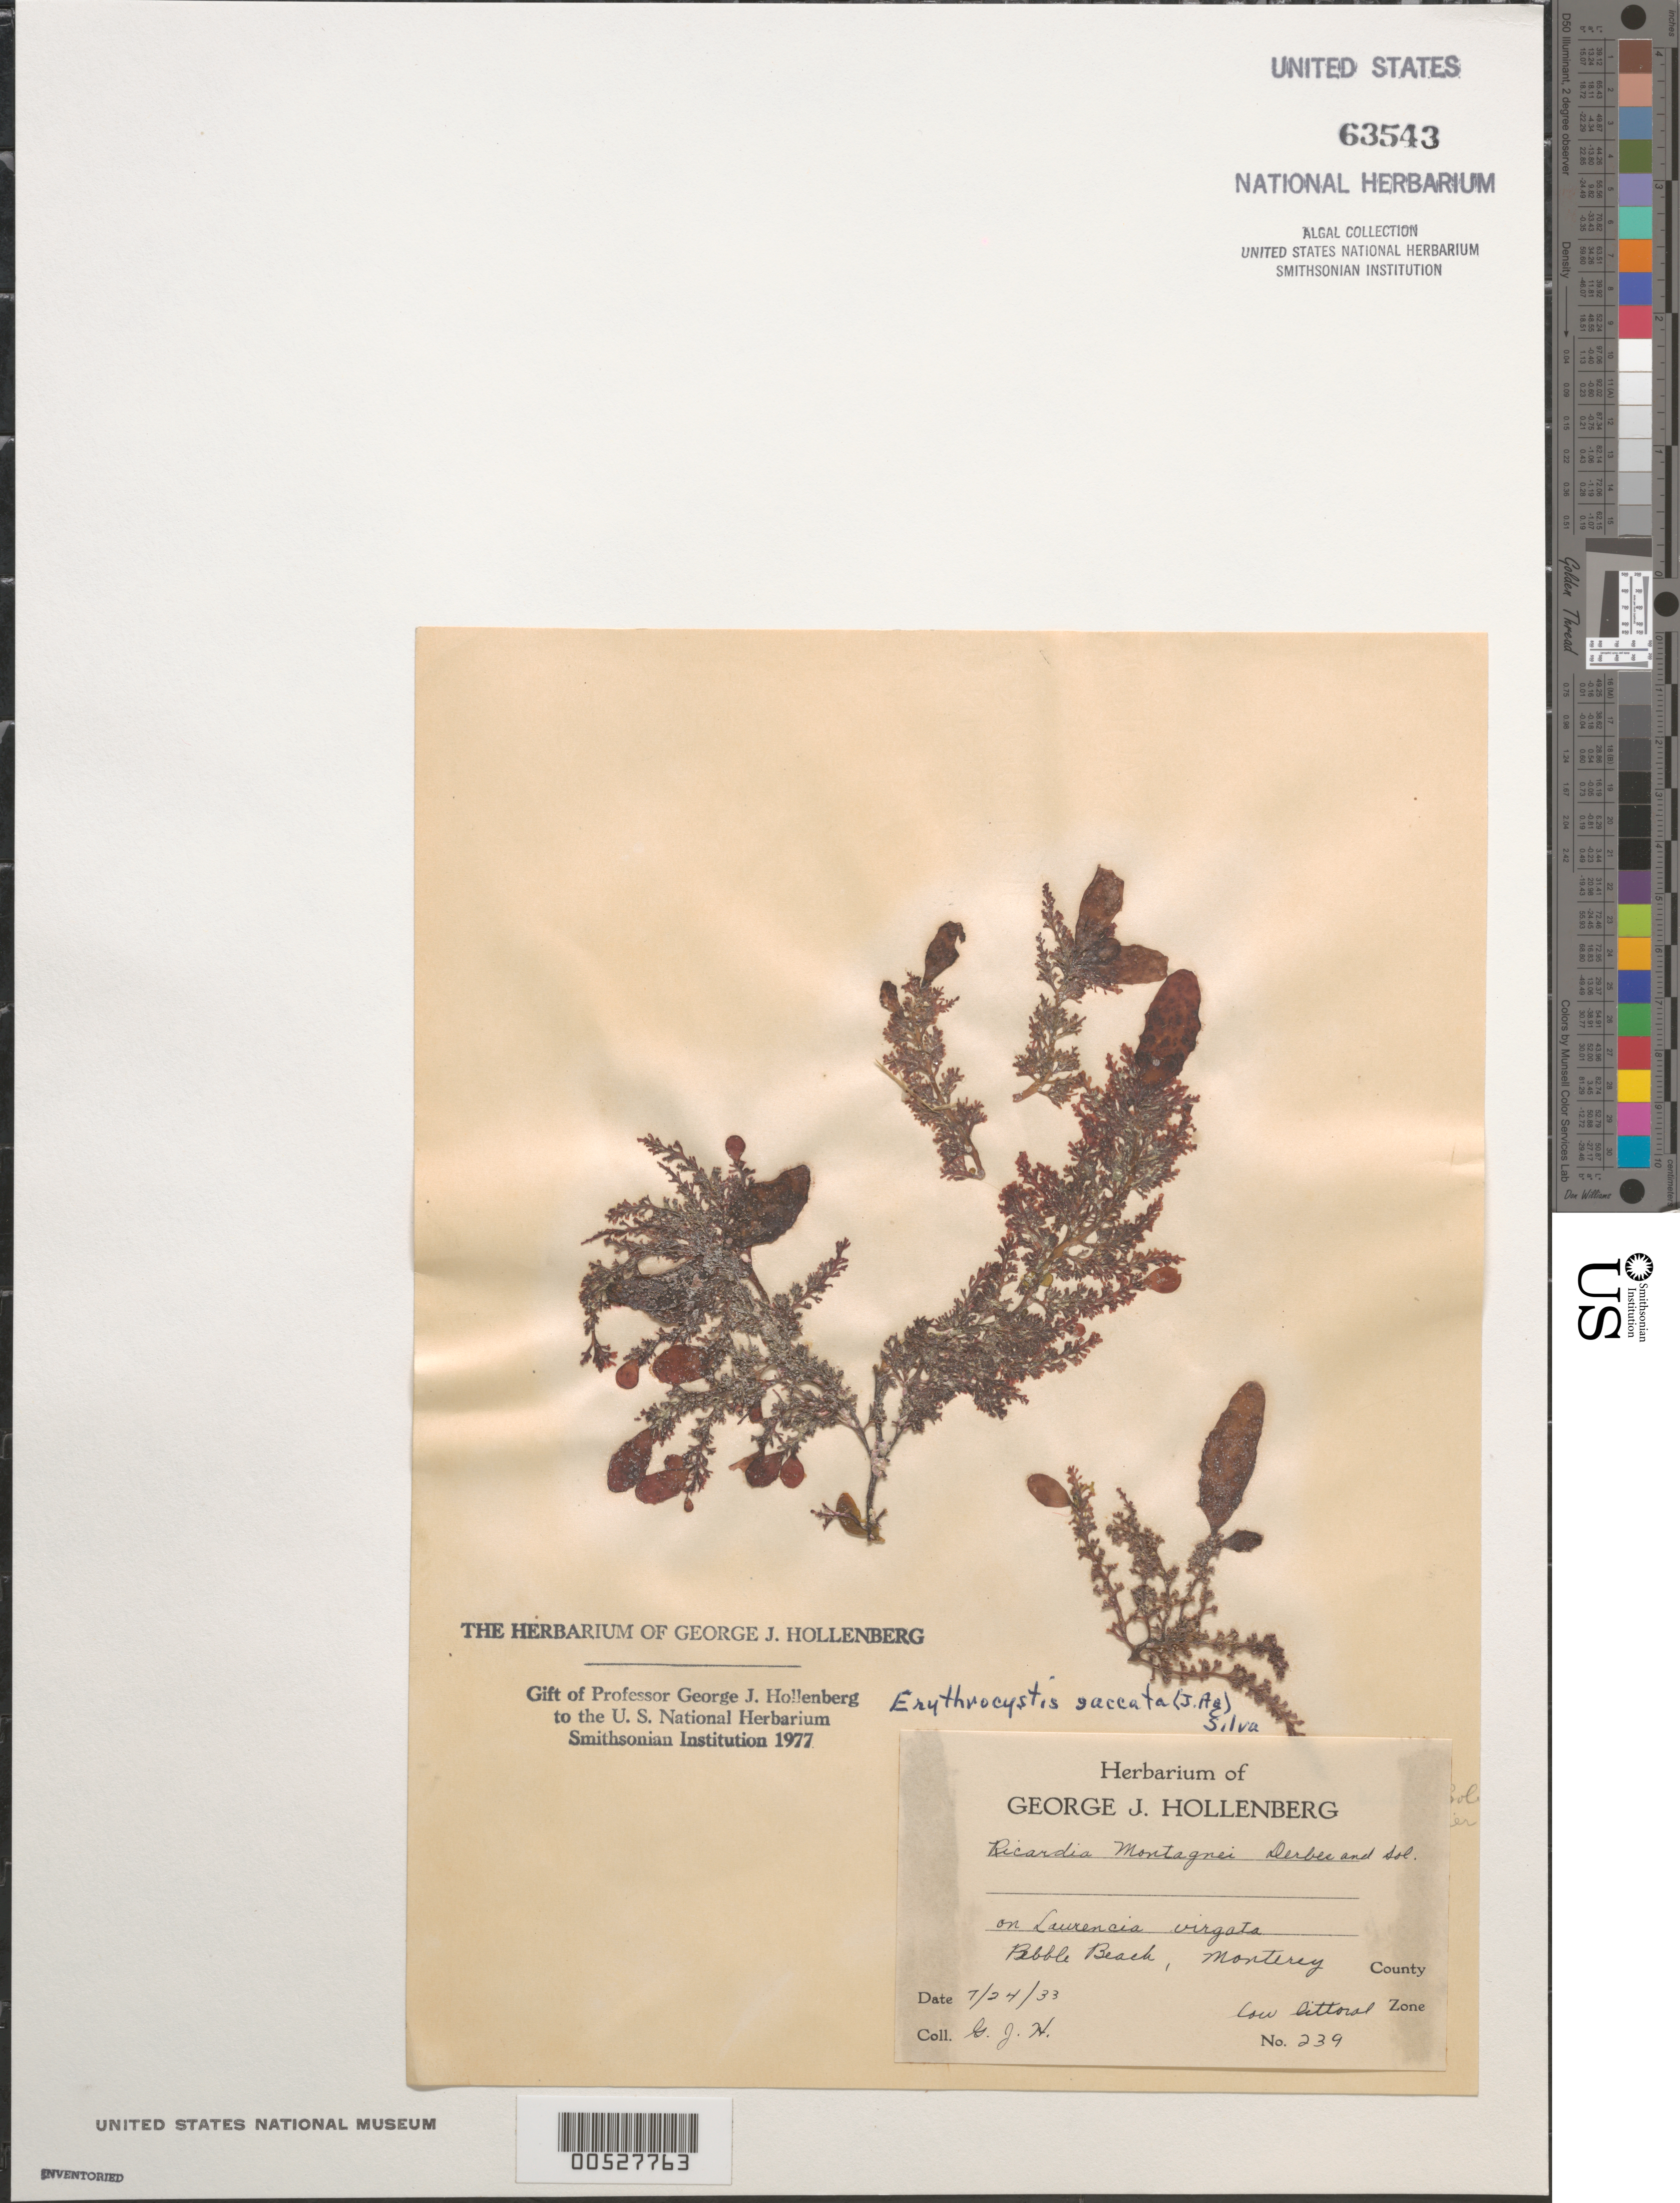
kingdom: Plantae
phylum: Rhodophyta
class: Florideophyceae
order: Ceramiales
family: Rhodomelaceae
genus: Erythrocystis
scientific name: Erythrocystis saccata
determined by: Hollenberg, George J.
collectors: G. Hollenberg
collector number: GJH 239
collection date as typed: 24 Jul 1933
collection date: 1933-07-24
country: United States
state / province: California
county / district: Monterey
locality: Pebble Beach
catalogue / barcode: US 63543